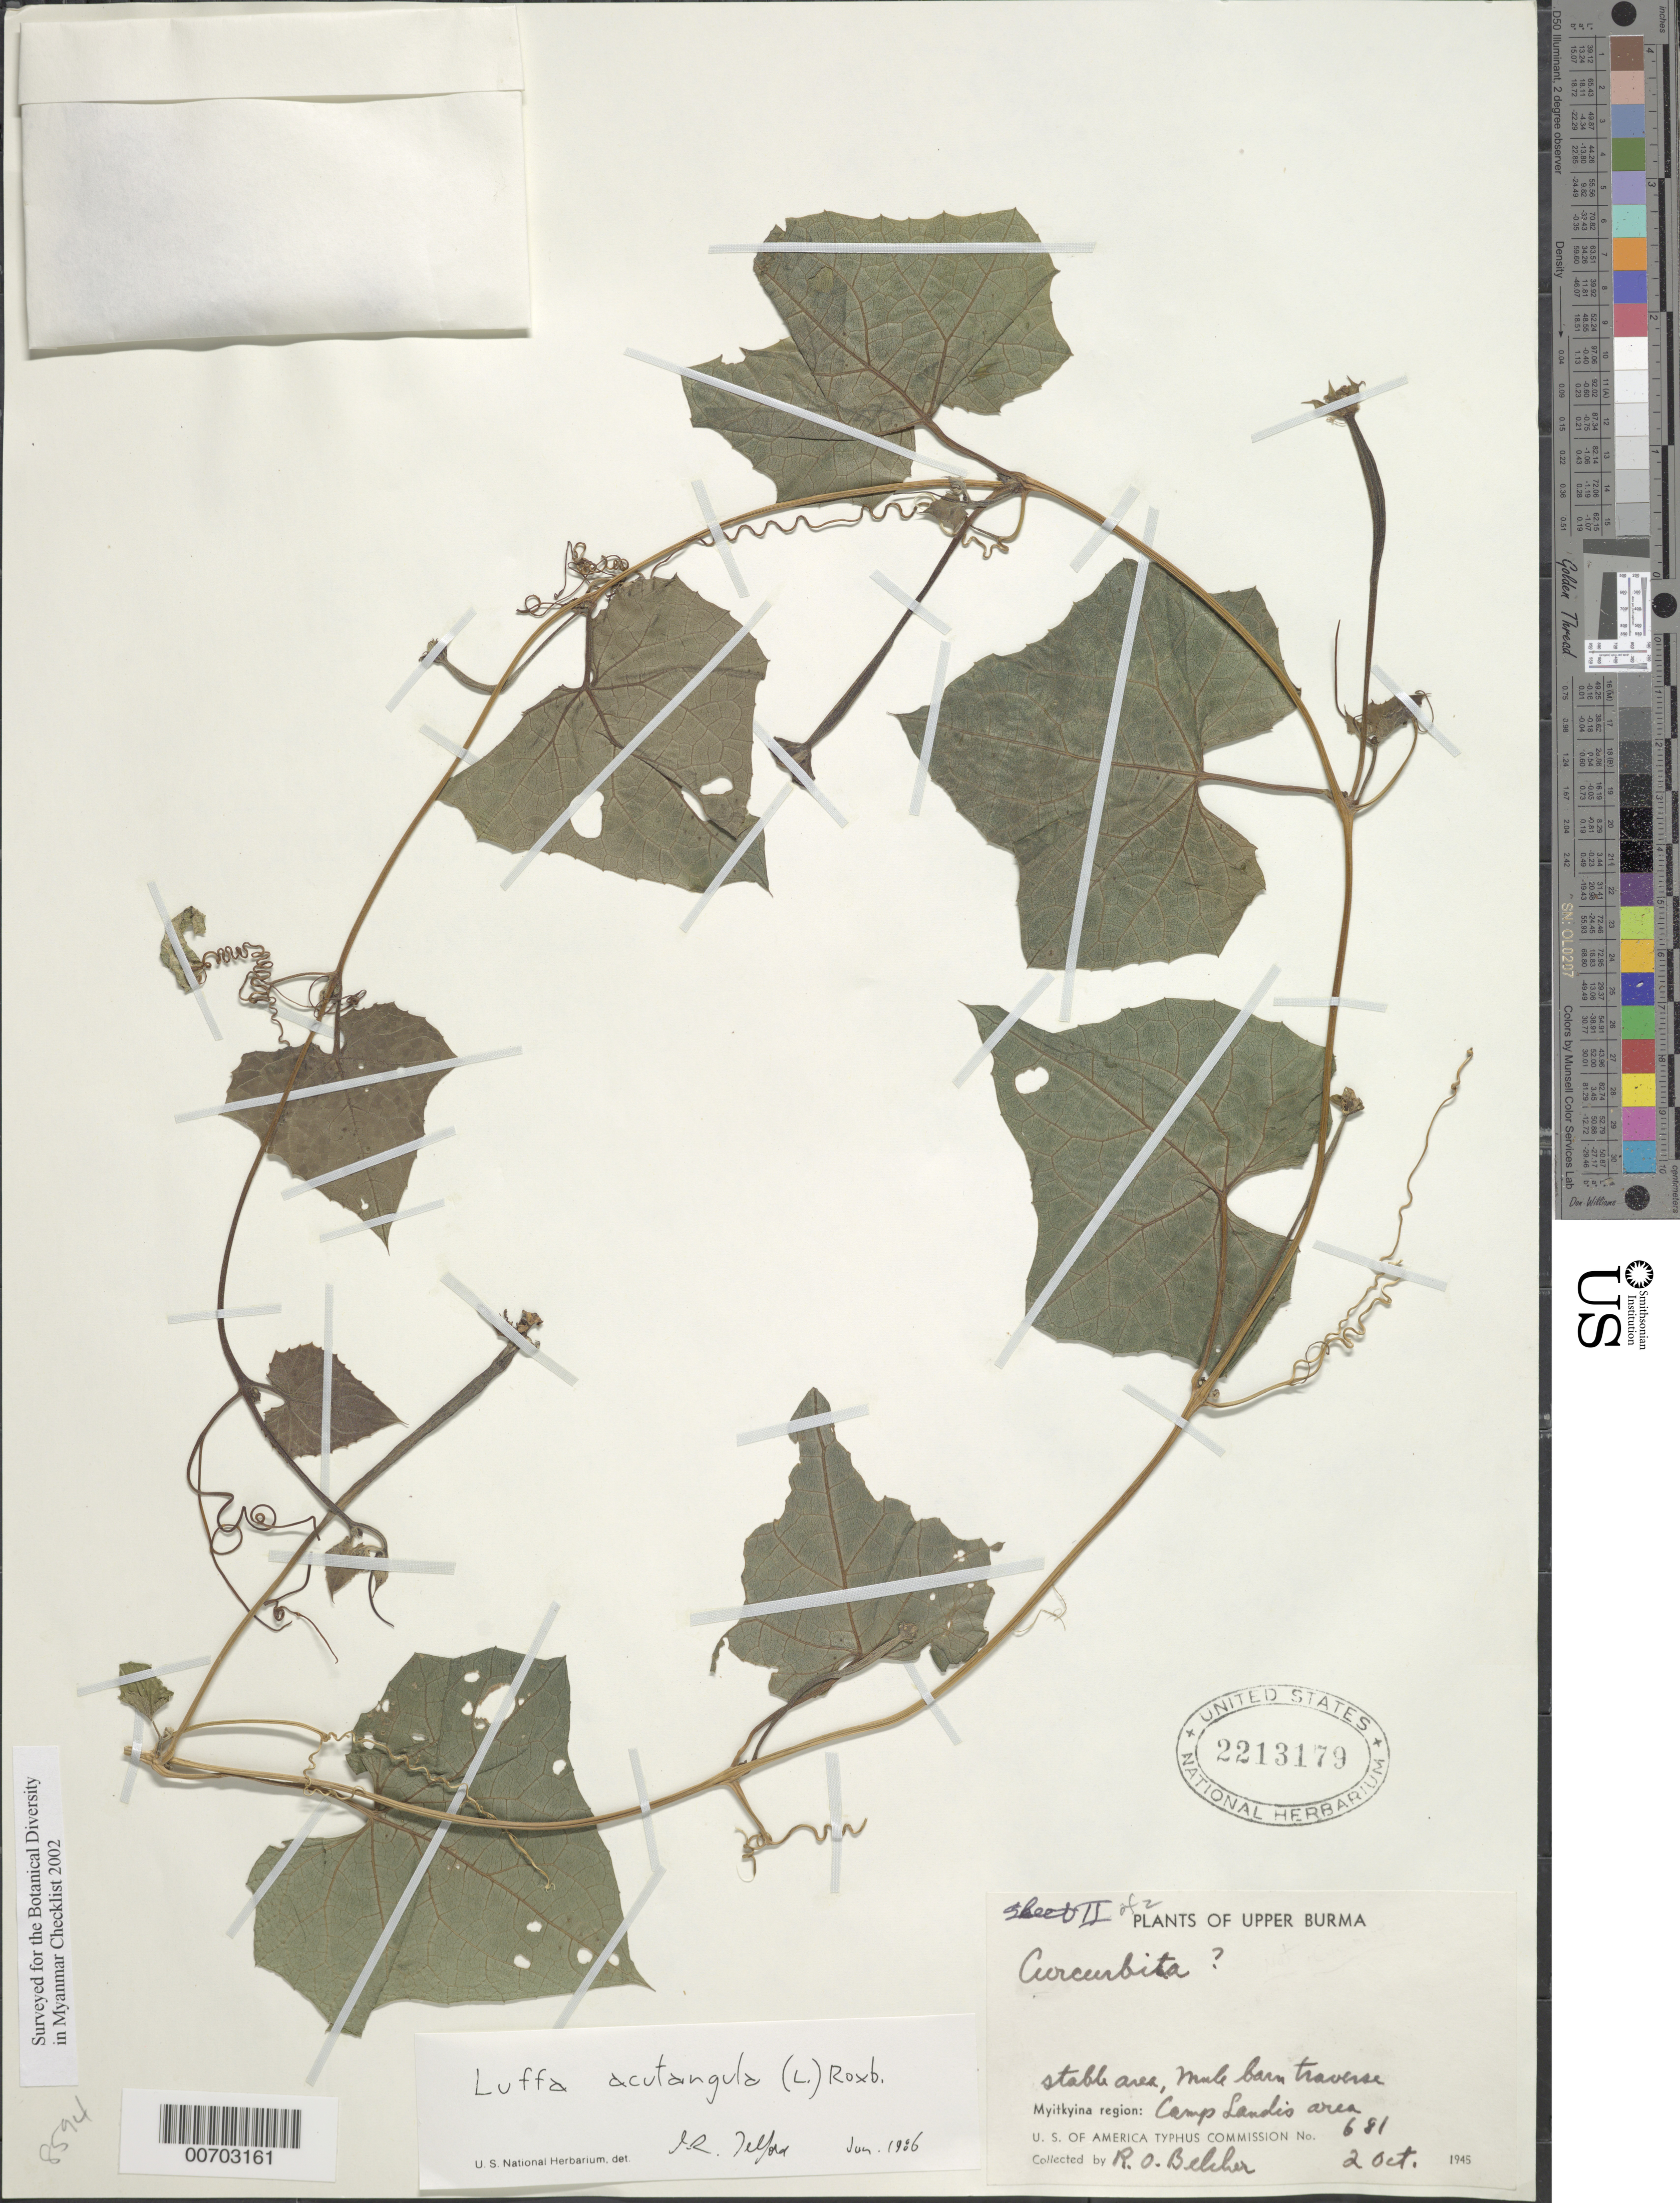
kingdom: Plantae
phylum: Tracheophyta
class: Magnoliopsida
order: Cucurbitales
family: Cucurbitaceae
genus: Luffa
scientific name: Luffa acutangula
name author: (L.) Roxb.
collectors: R. Belcher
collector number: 681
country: Myanmar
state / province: Kachin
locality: Myitkyina, Camp Landis area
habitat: Stable area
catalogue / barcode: US 2213179